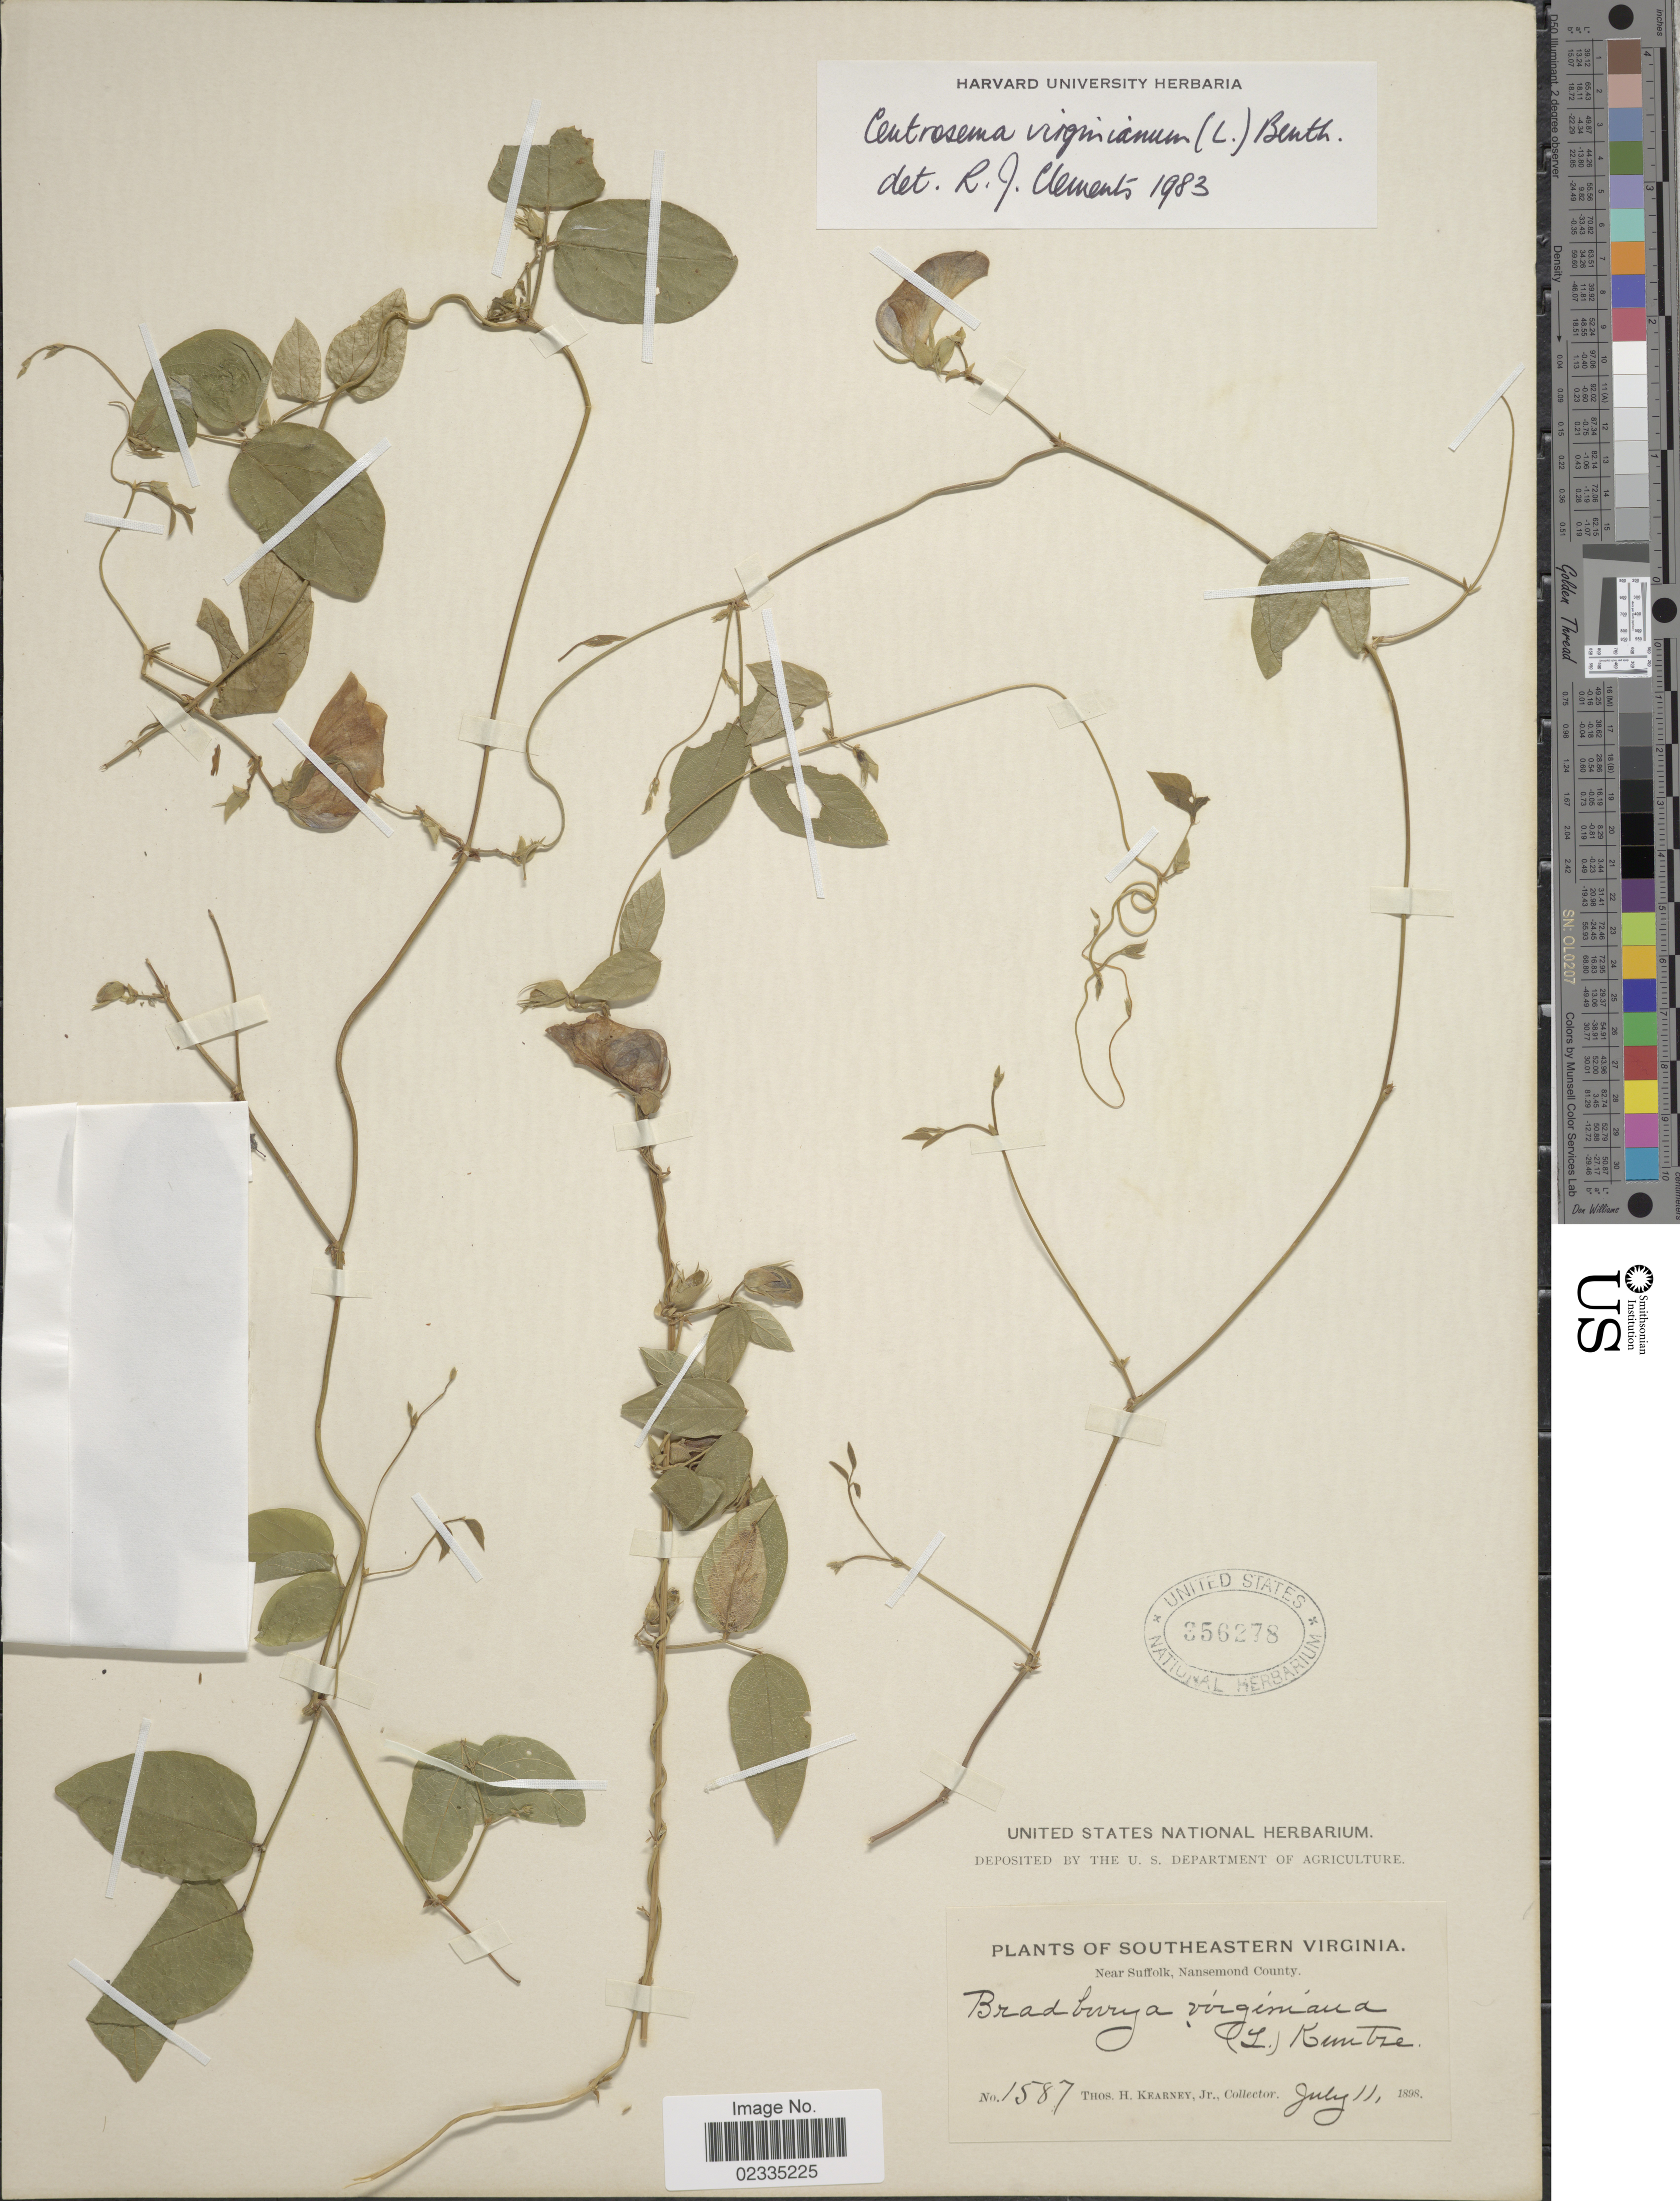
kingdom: Plantae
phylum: Tracheophyta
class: Magnoliopsida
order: Fabales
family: Fabaceae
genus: Centrosema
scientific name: Centrosema virginianum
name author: (L.) Benth.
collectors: T. H. Kearney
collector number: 1587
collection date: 1898-07-11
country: United States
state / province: Virginia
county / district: City of Suffolk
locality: Southeastern Virginia, Near Suffolk, Nansemond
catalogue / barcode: US 356278